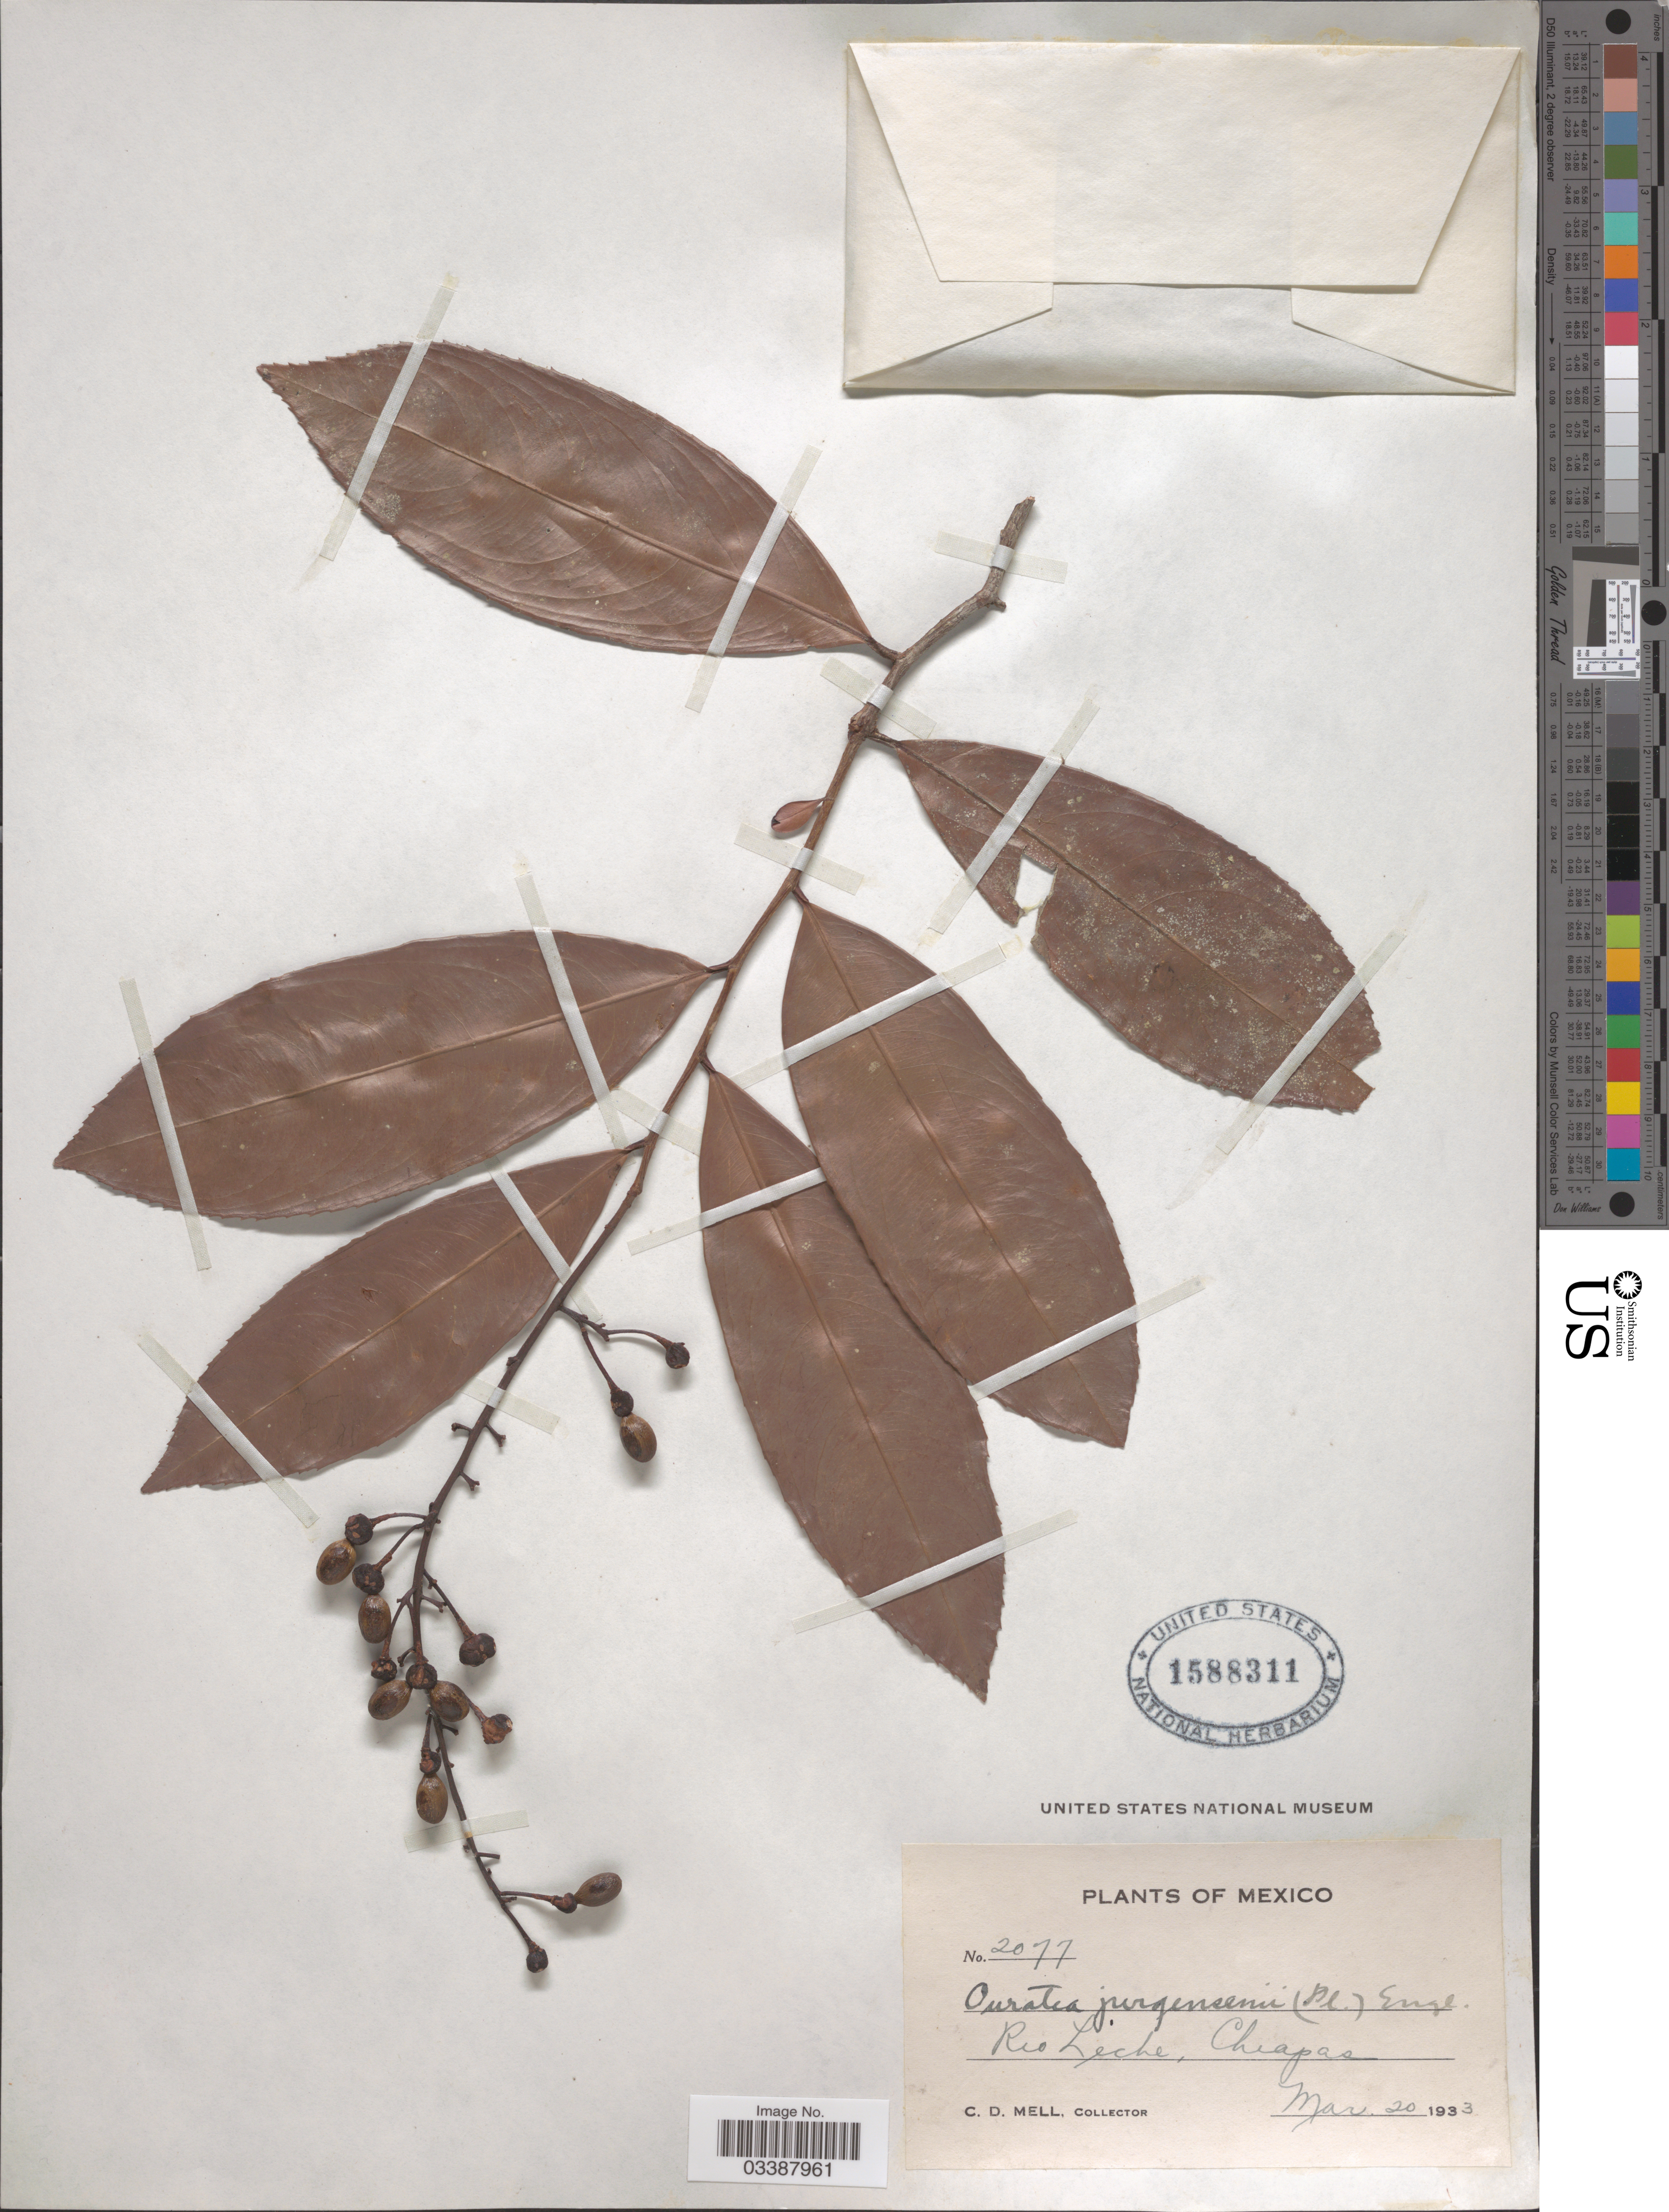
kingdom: Plantae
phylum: Tracheophyta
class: Magnoliopsida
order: Malpighiales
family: Ochnaceae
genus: Ouratea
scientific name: Ouratea lucens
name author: (Kunth) Engl.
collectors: C. D. Mell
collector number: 2077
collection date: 1933-03-20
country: Mexico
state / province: Chiapas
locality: Rio Leche.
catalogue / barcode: US 1588311